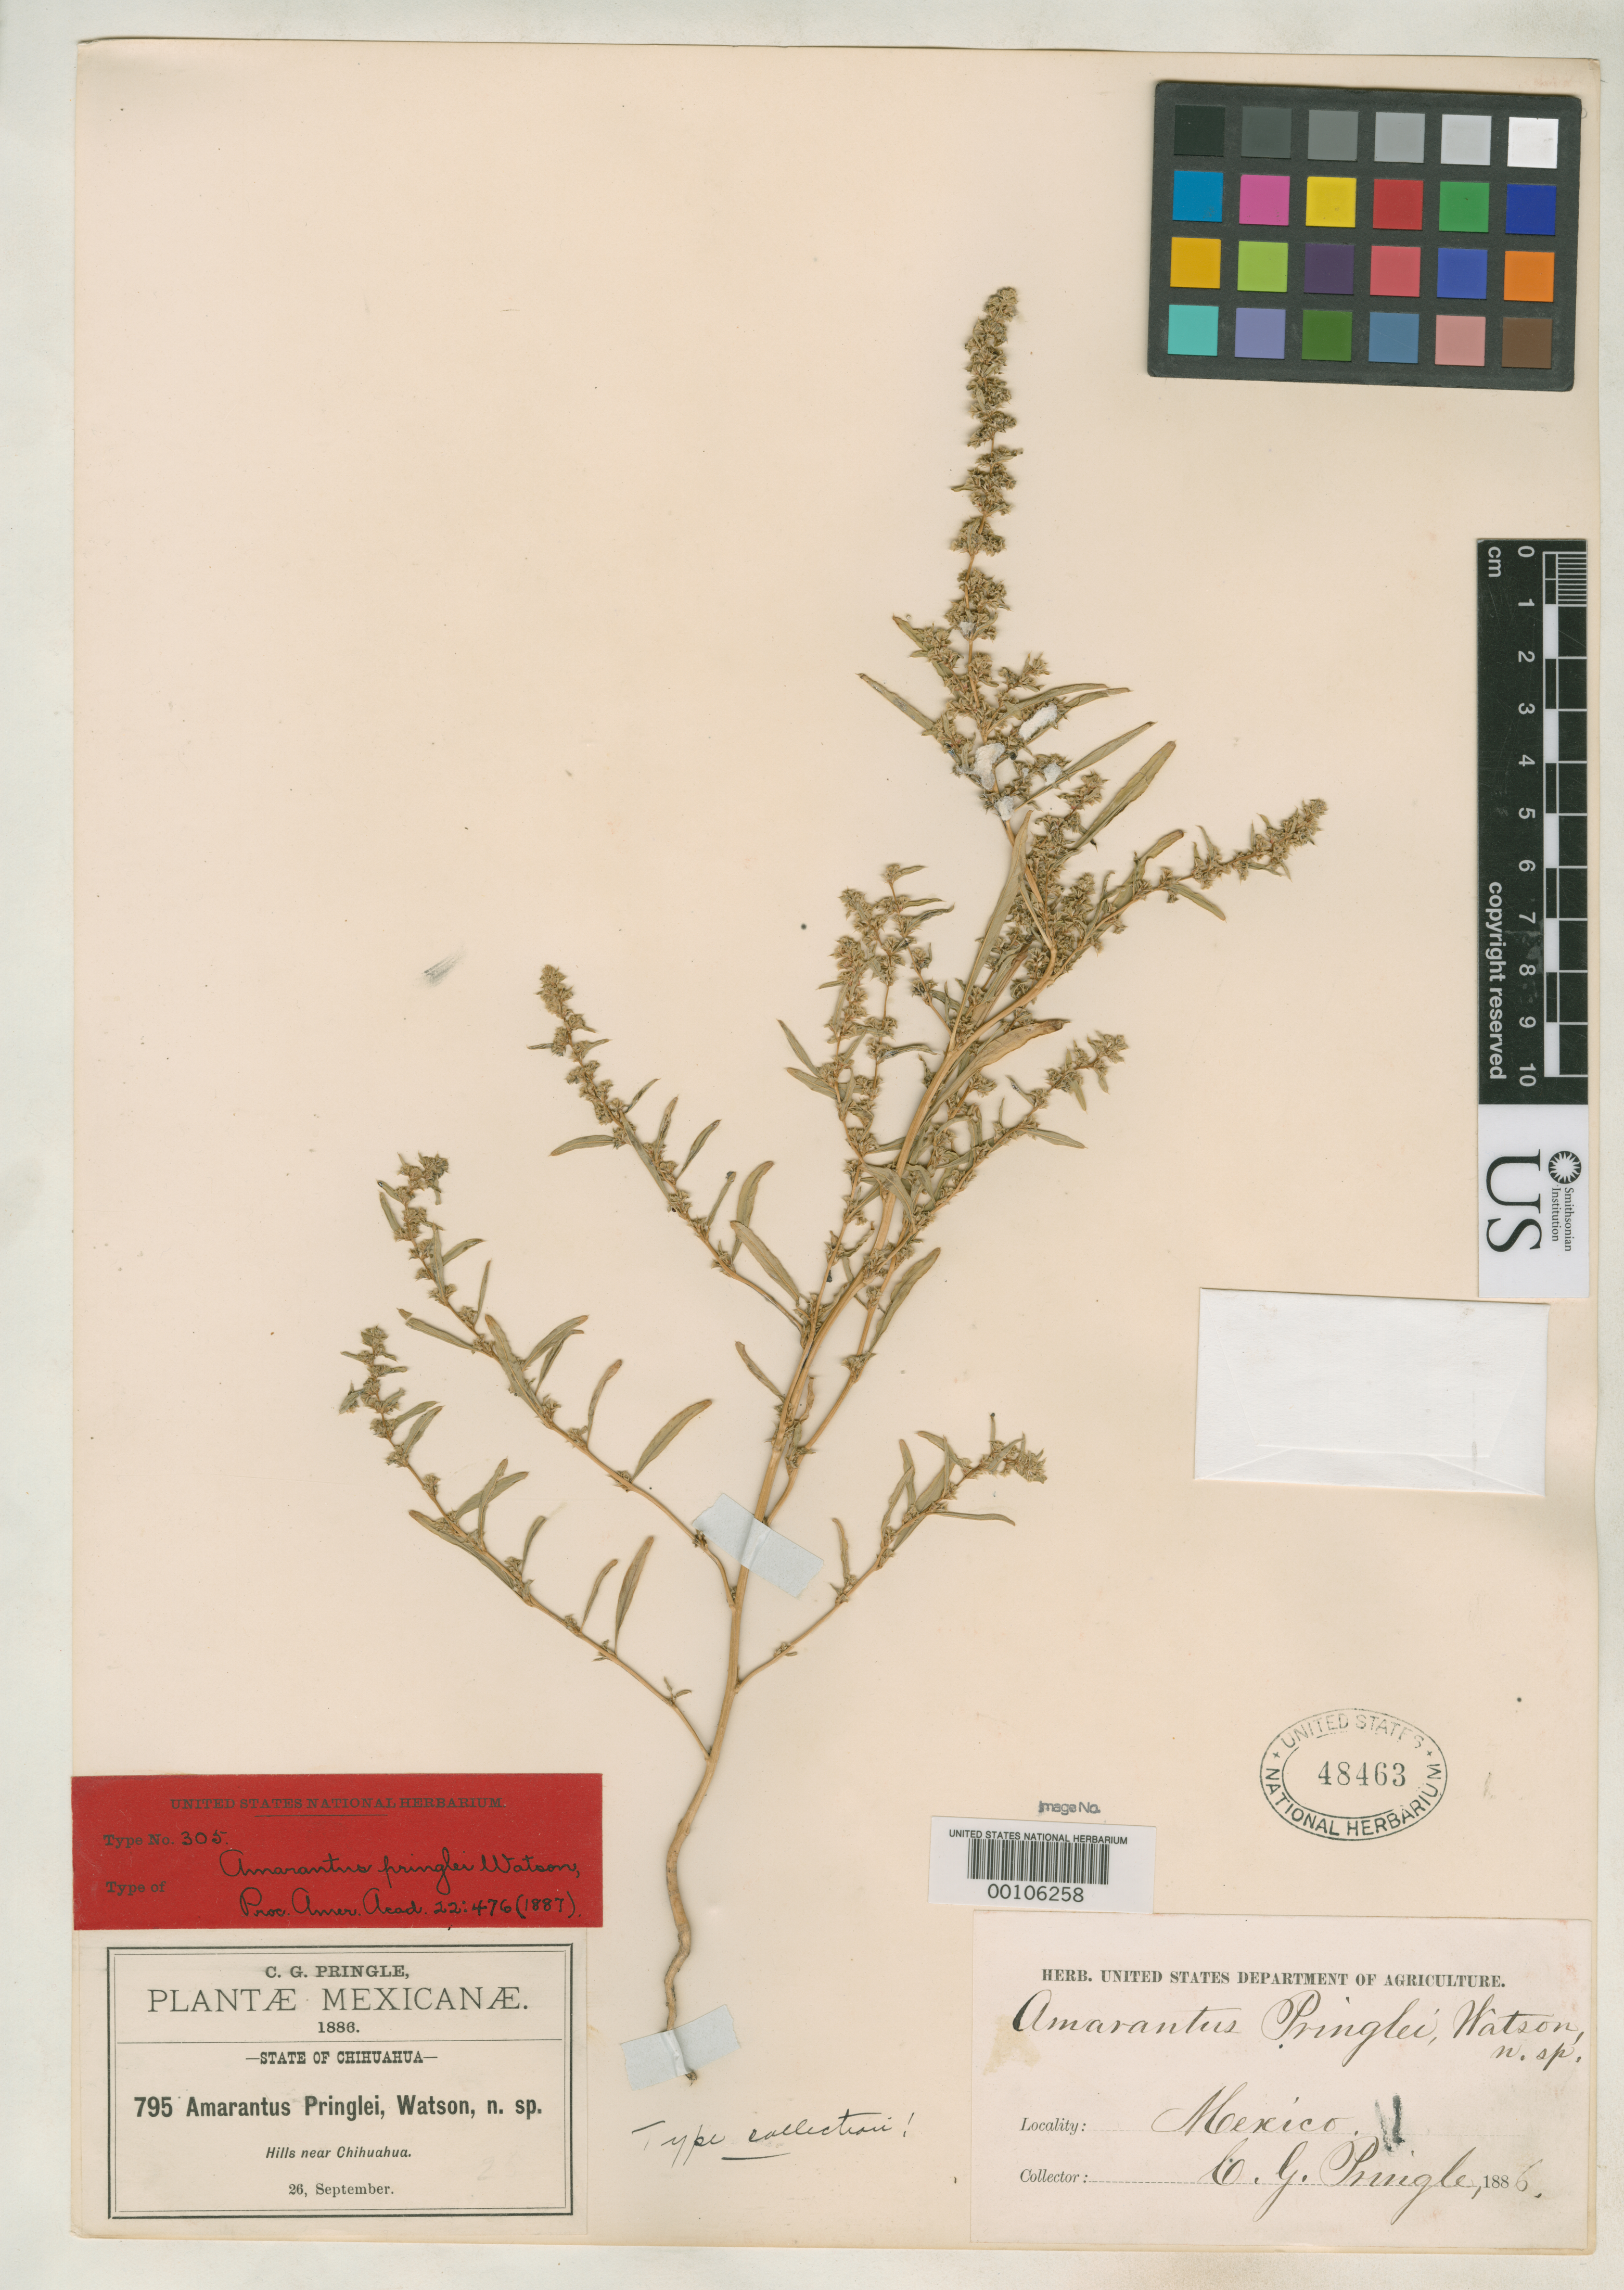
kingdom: Plantae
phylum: Tracheophyta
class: Magnoliopsida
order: Caryophyllales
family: Amaranthaceae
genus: Amaranthus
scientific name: Amaranthus pringlei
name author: S. Watson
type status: Type Collection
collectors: C. G. Pringle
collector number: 795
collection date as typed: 26 Sep 1886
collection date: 1886-09-26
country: Mexico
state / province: Chihuahua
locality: Chihuahua.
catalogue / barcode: US 48463